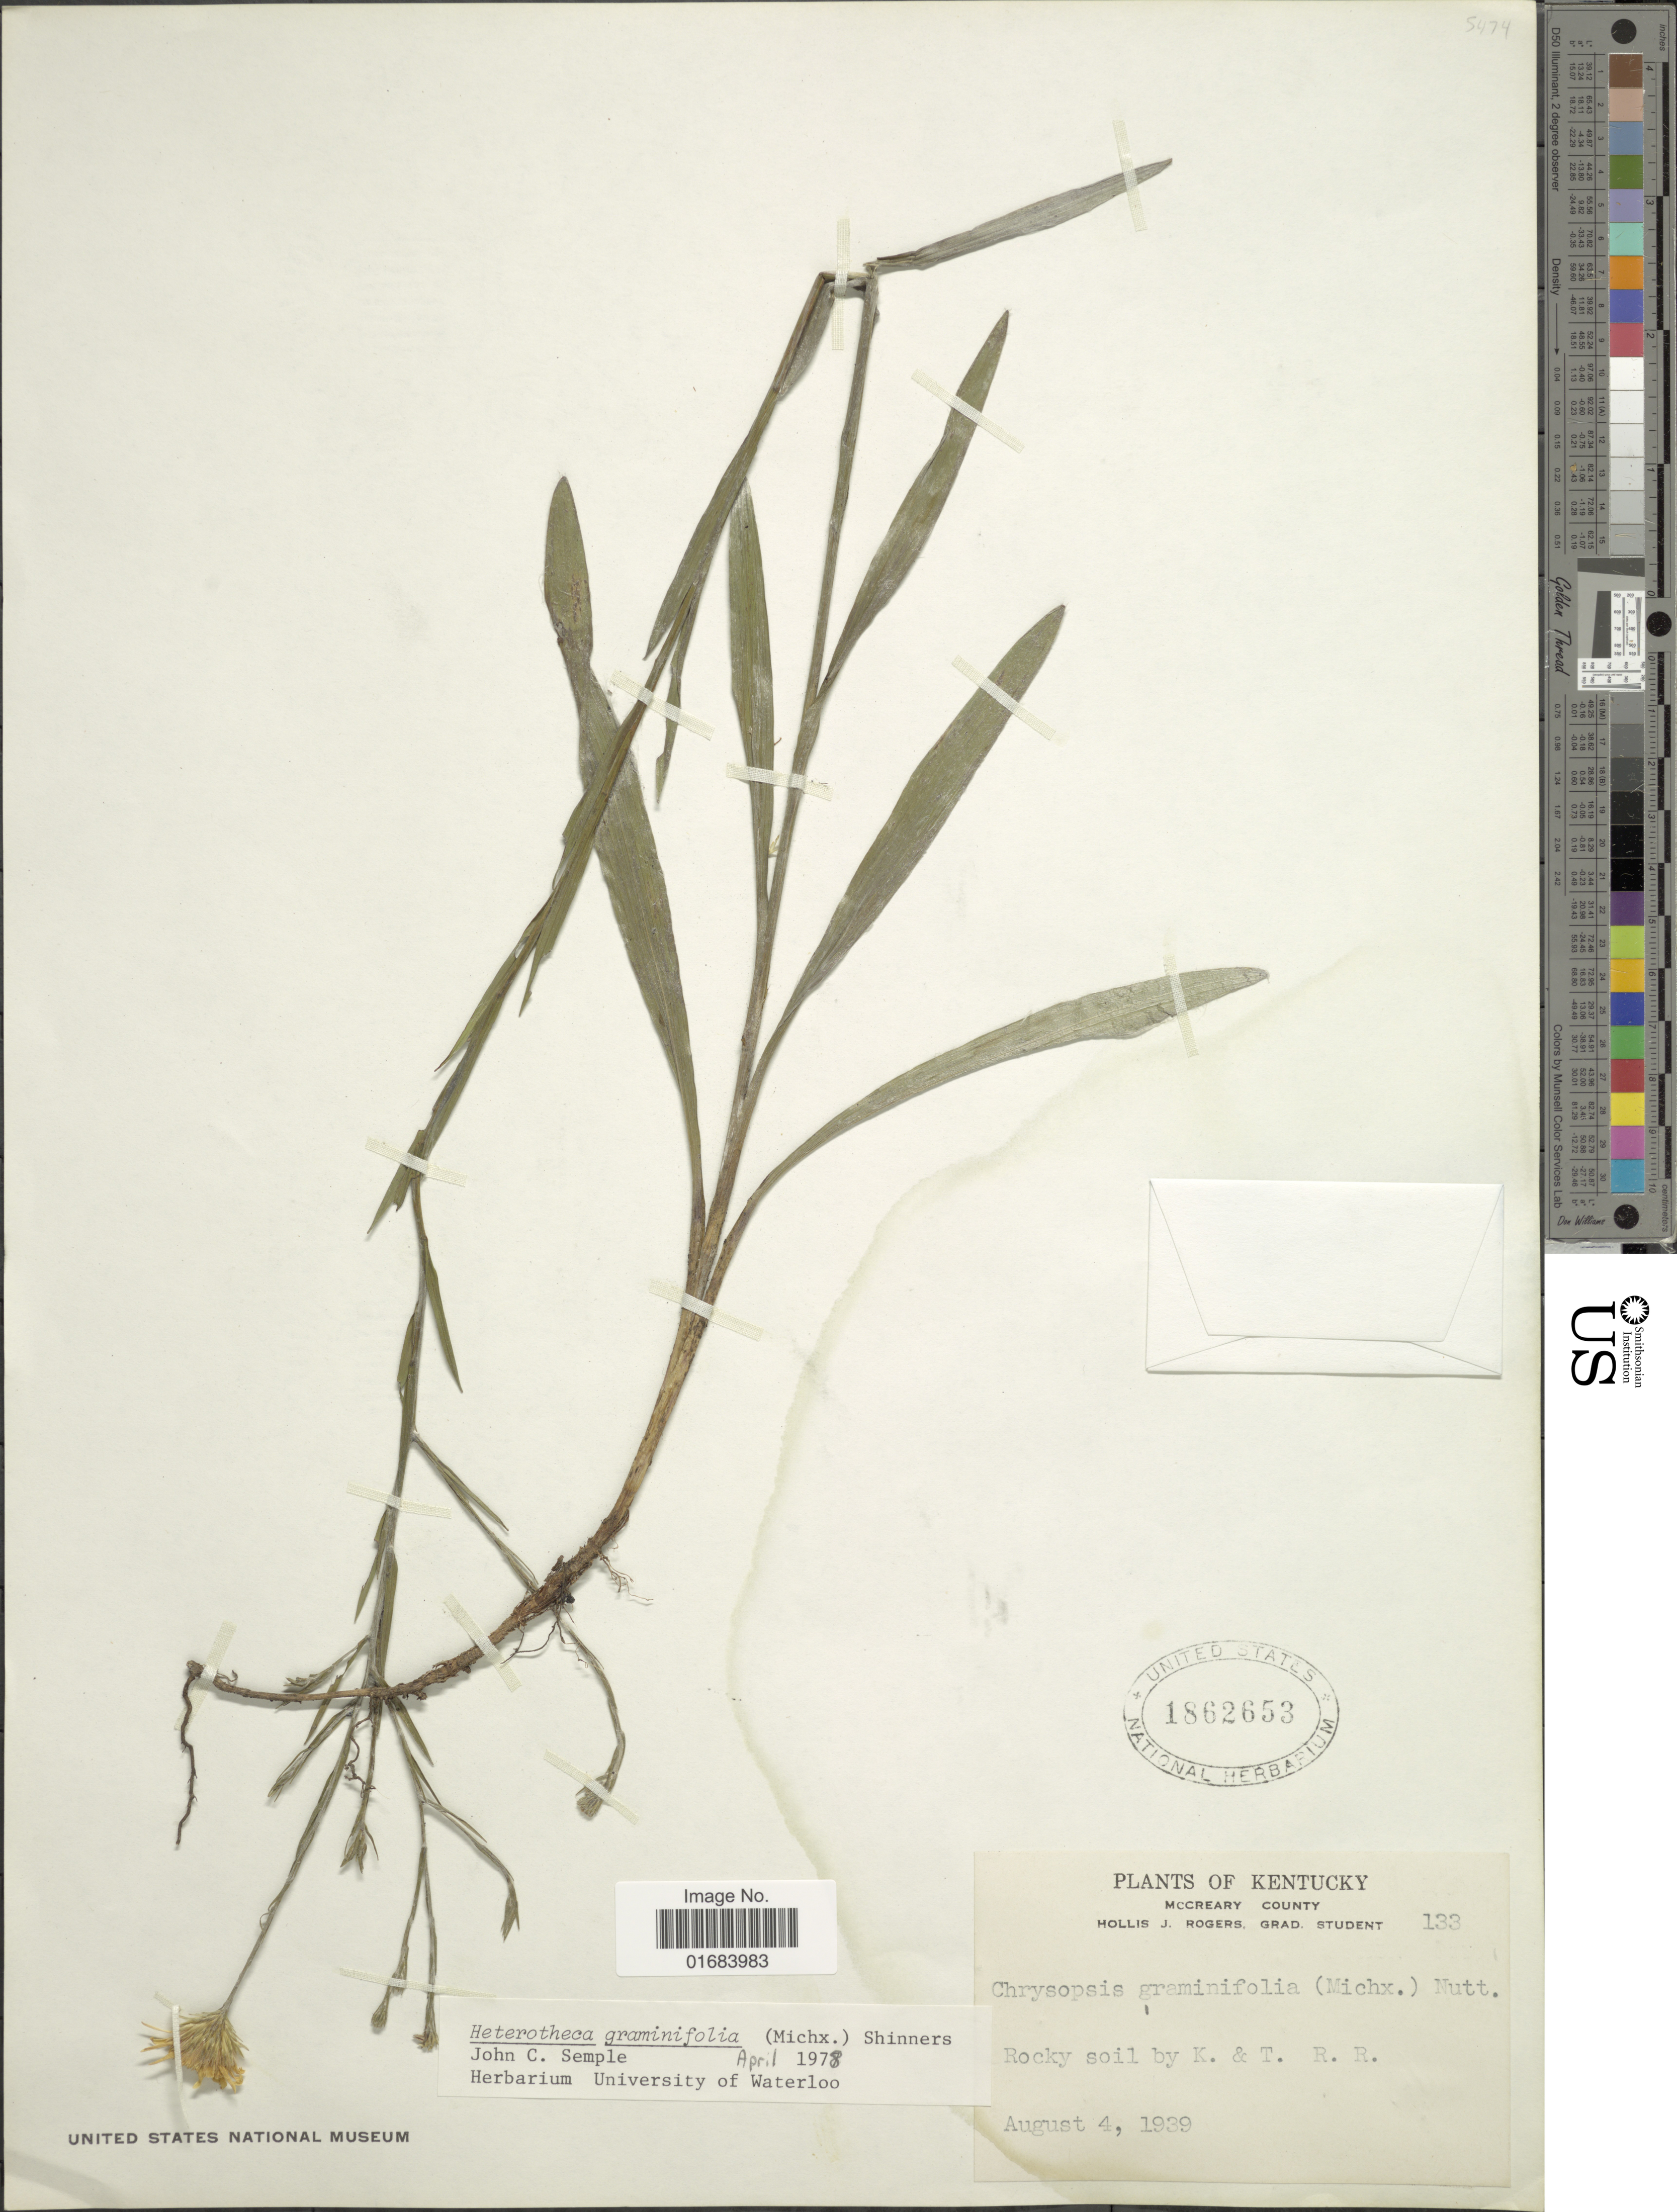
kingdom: Plantae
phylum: Tracheophyta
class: Magnoliopsida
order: Asterales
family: Asteraceae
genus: Pityopsis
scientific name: Pityopsis graminifolia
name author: (Michx.) Nutt.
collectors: H. J. Rogers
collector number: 133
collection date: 1939-08-04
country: United States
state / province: Kentucky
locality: McCreary County, Rocky soil by K. & T. R.R.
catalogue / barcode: US 1862653